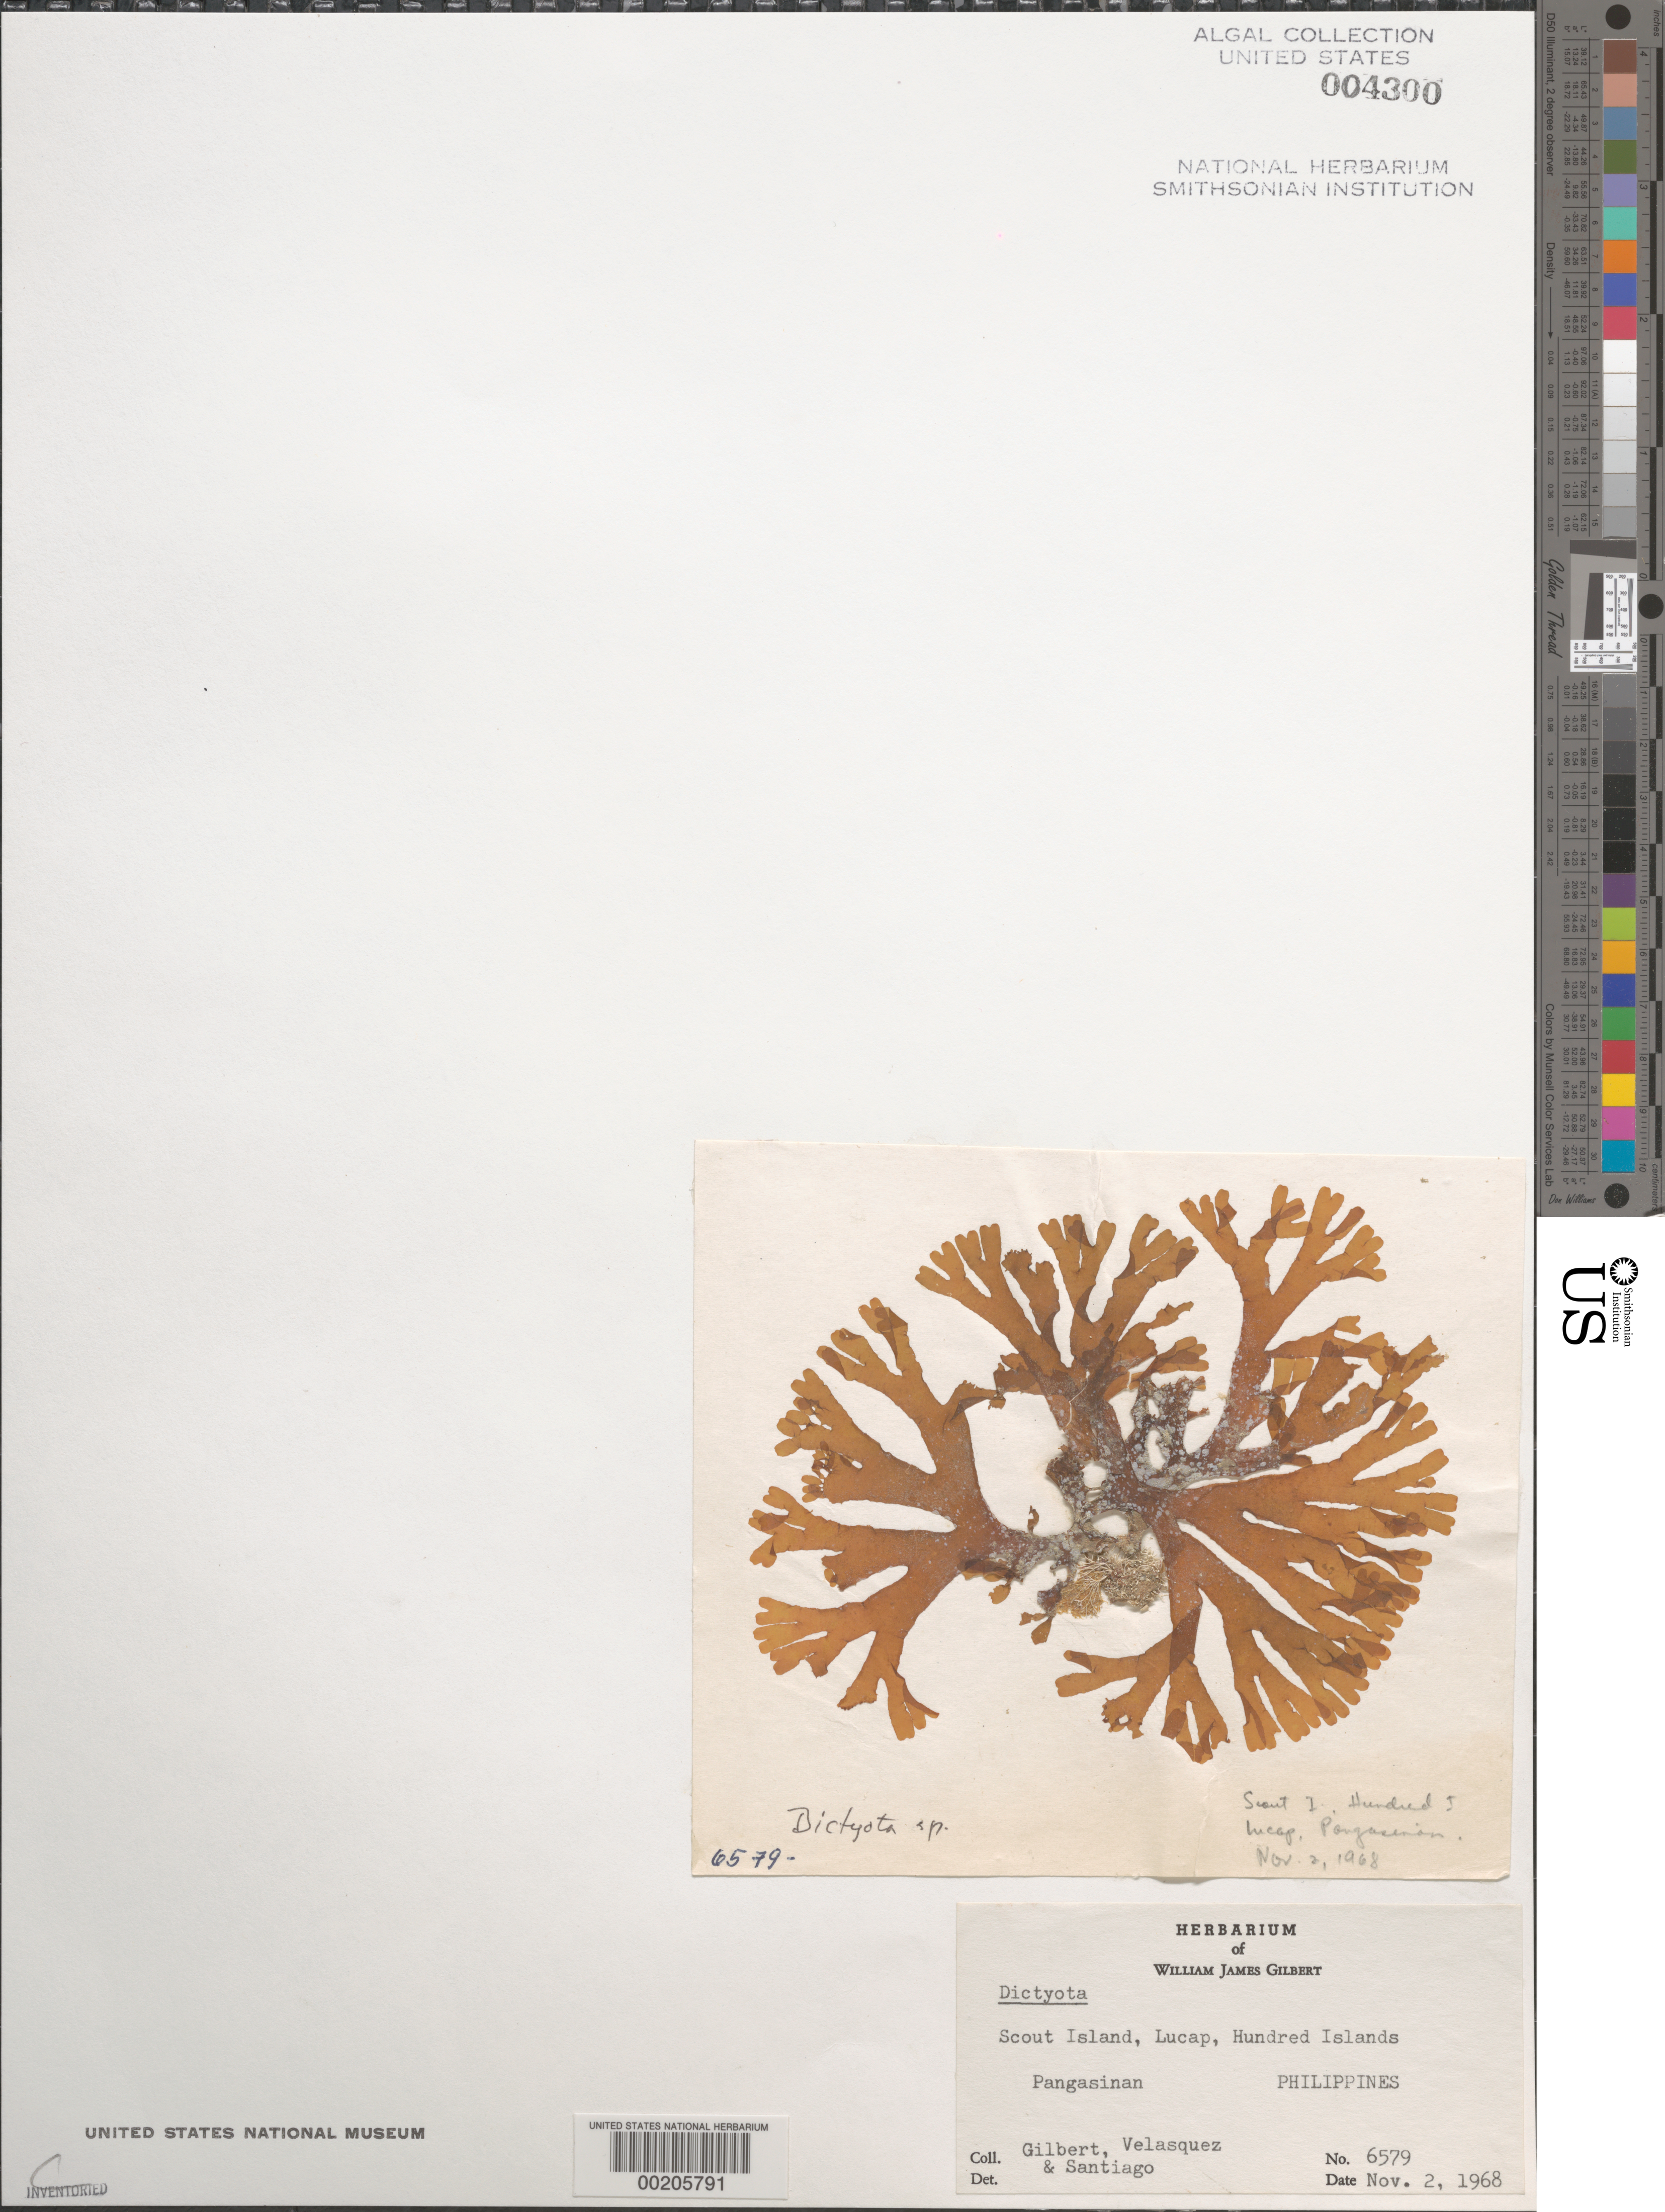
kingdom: Chromista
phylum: Ochrophyta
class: Phaeophyceae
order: Dictyotales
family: Dictyotaceae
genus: Dictyota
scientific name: Dictyota sp.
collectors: W. J. Gilbert, G. Velasquez & A. Santiago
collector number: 6579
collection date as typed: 02 Nov 1968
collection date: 1968-11-02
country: Philippines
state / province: Ilocos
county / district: Pangasinan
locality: Scout island, lucap, hundred islands, pangasinan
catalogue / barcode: US 4300